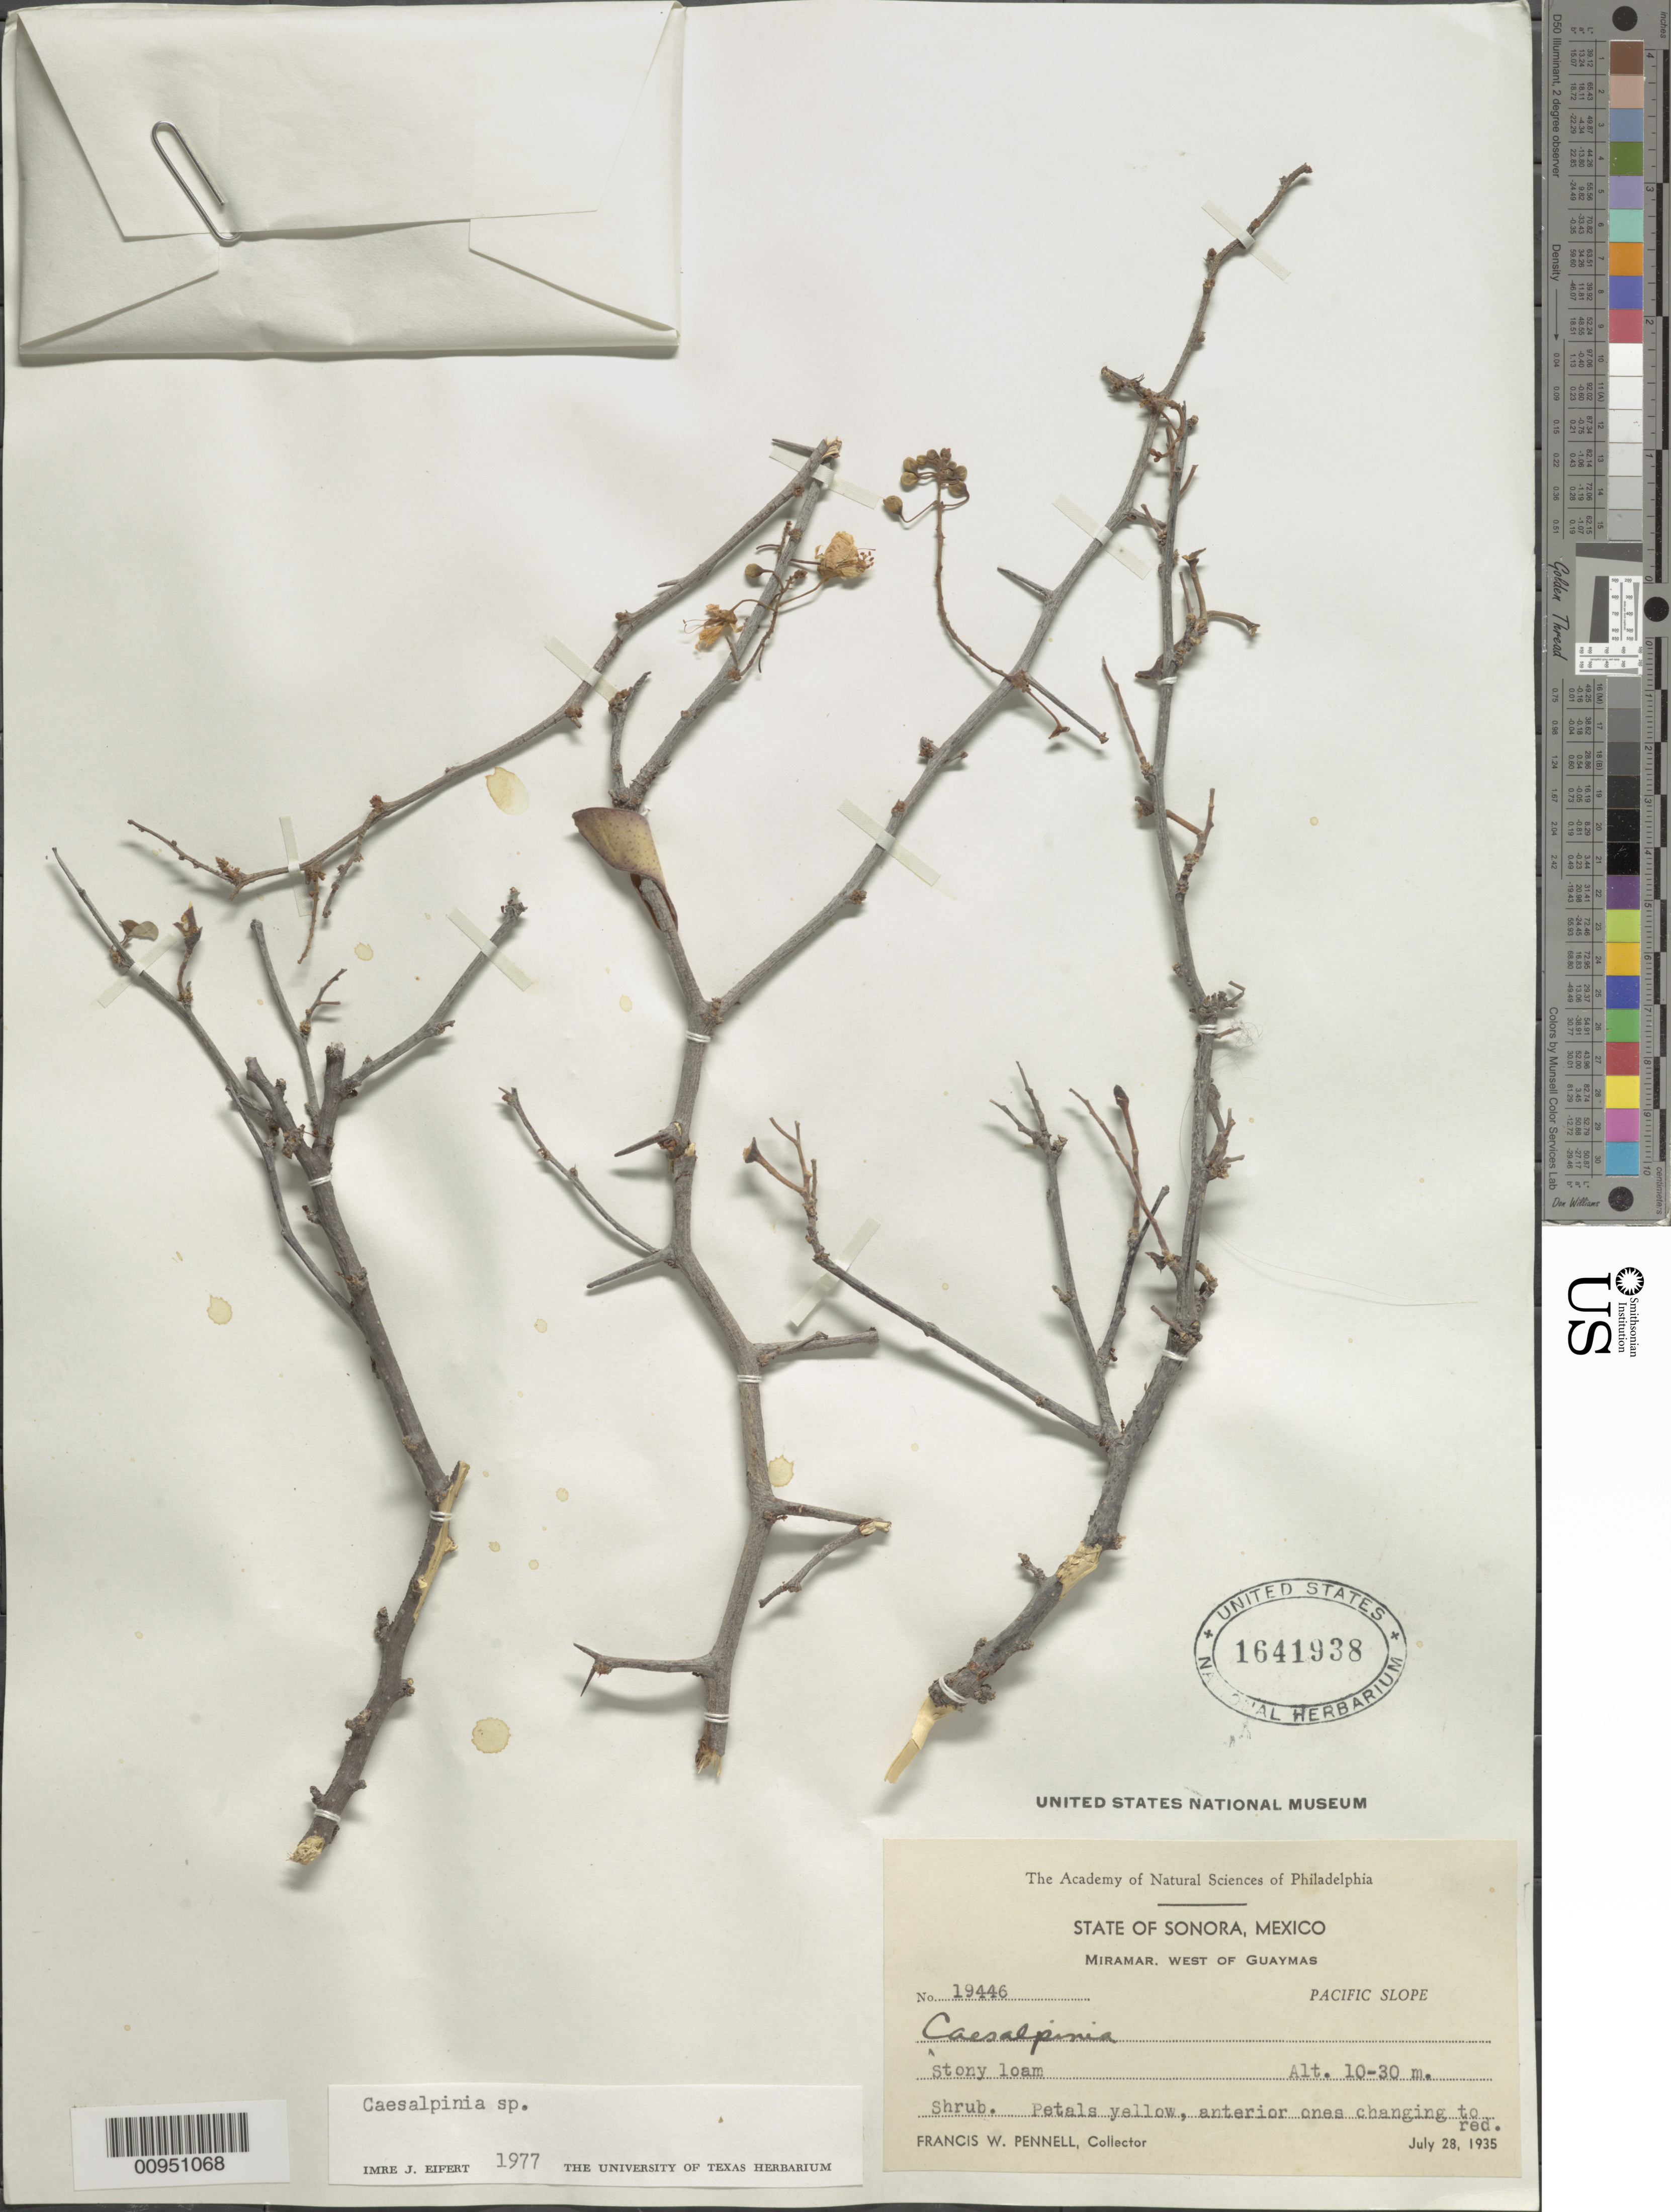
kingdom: Plantae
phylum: Tracheophyta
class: Magnoliopsida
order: Fabales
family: Fabaceae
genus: Caesalpinia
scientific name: Caesalpinia sp.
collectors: F. W. Pennell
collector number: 19446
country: Mexico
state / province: Sonora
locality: Miramar, Sest of Guaymas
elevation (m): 10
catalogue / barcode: US 1641938